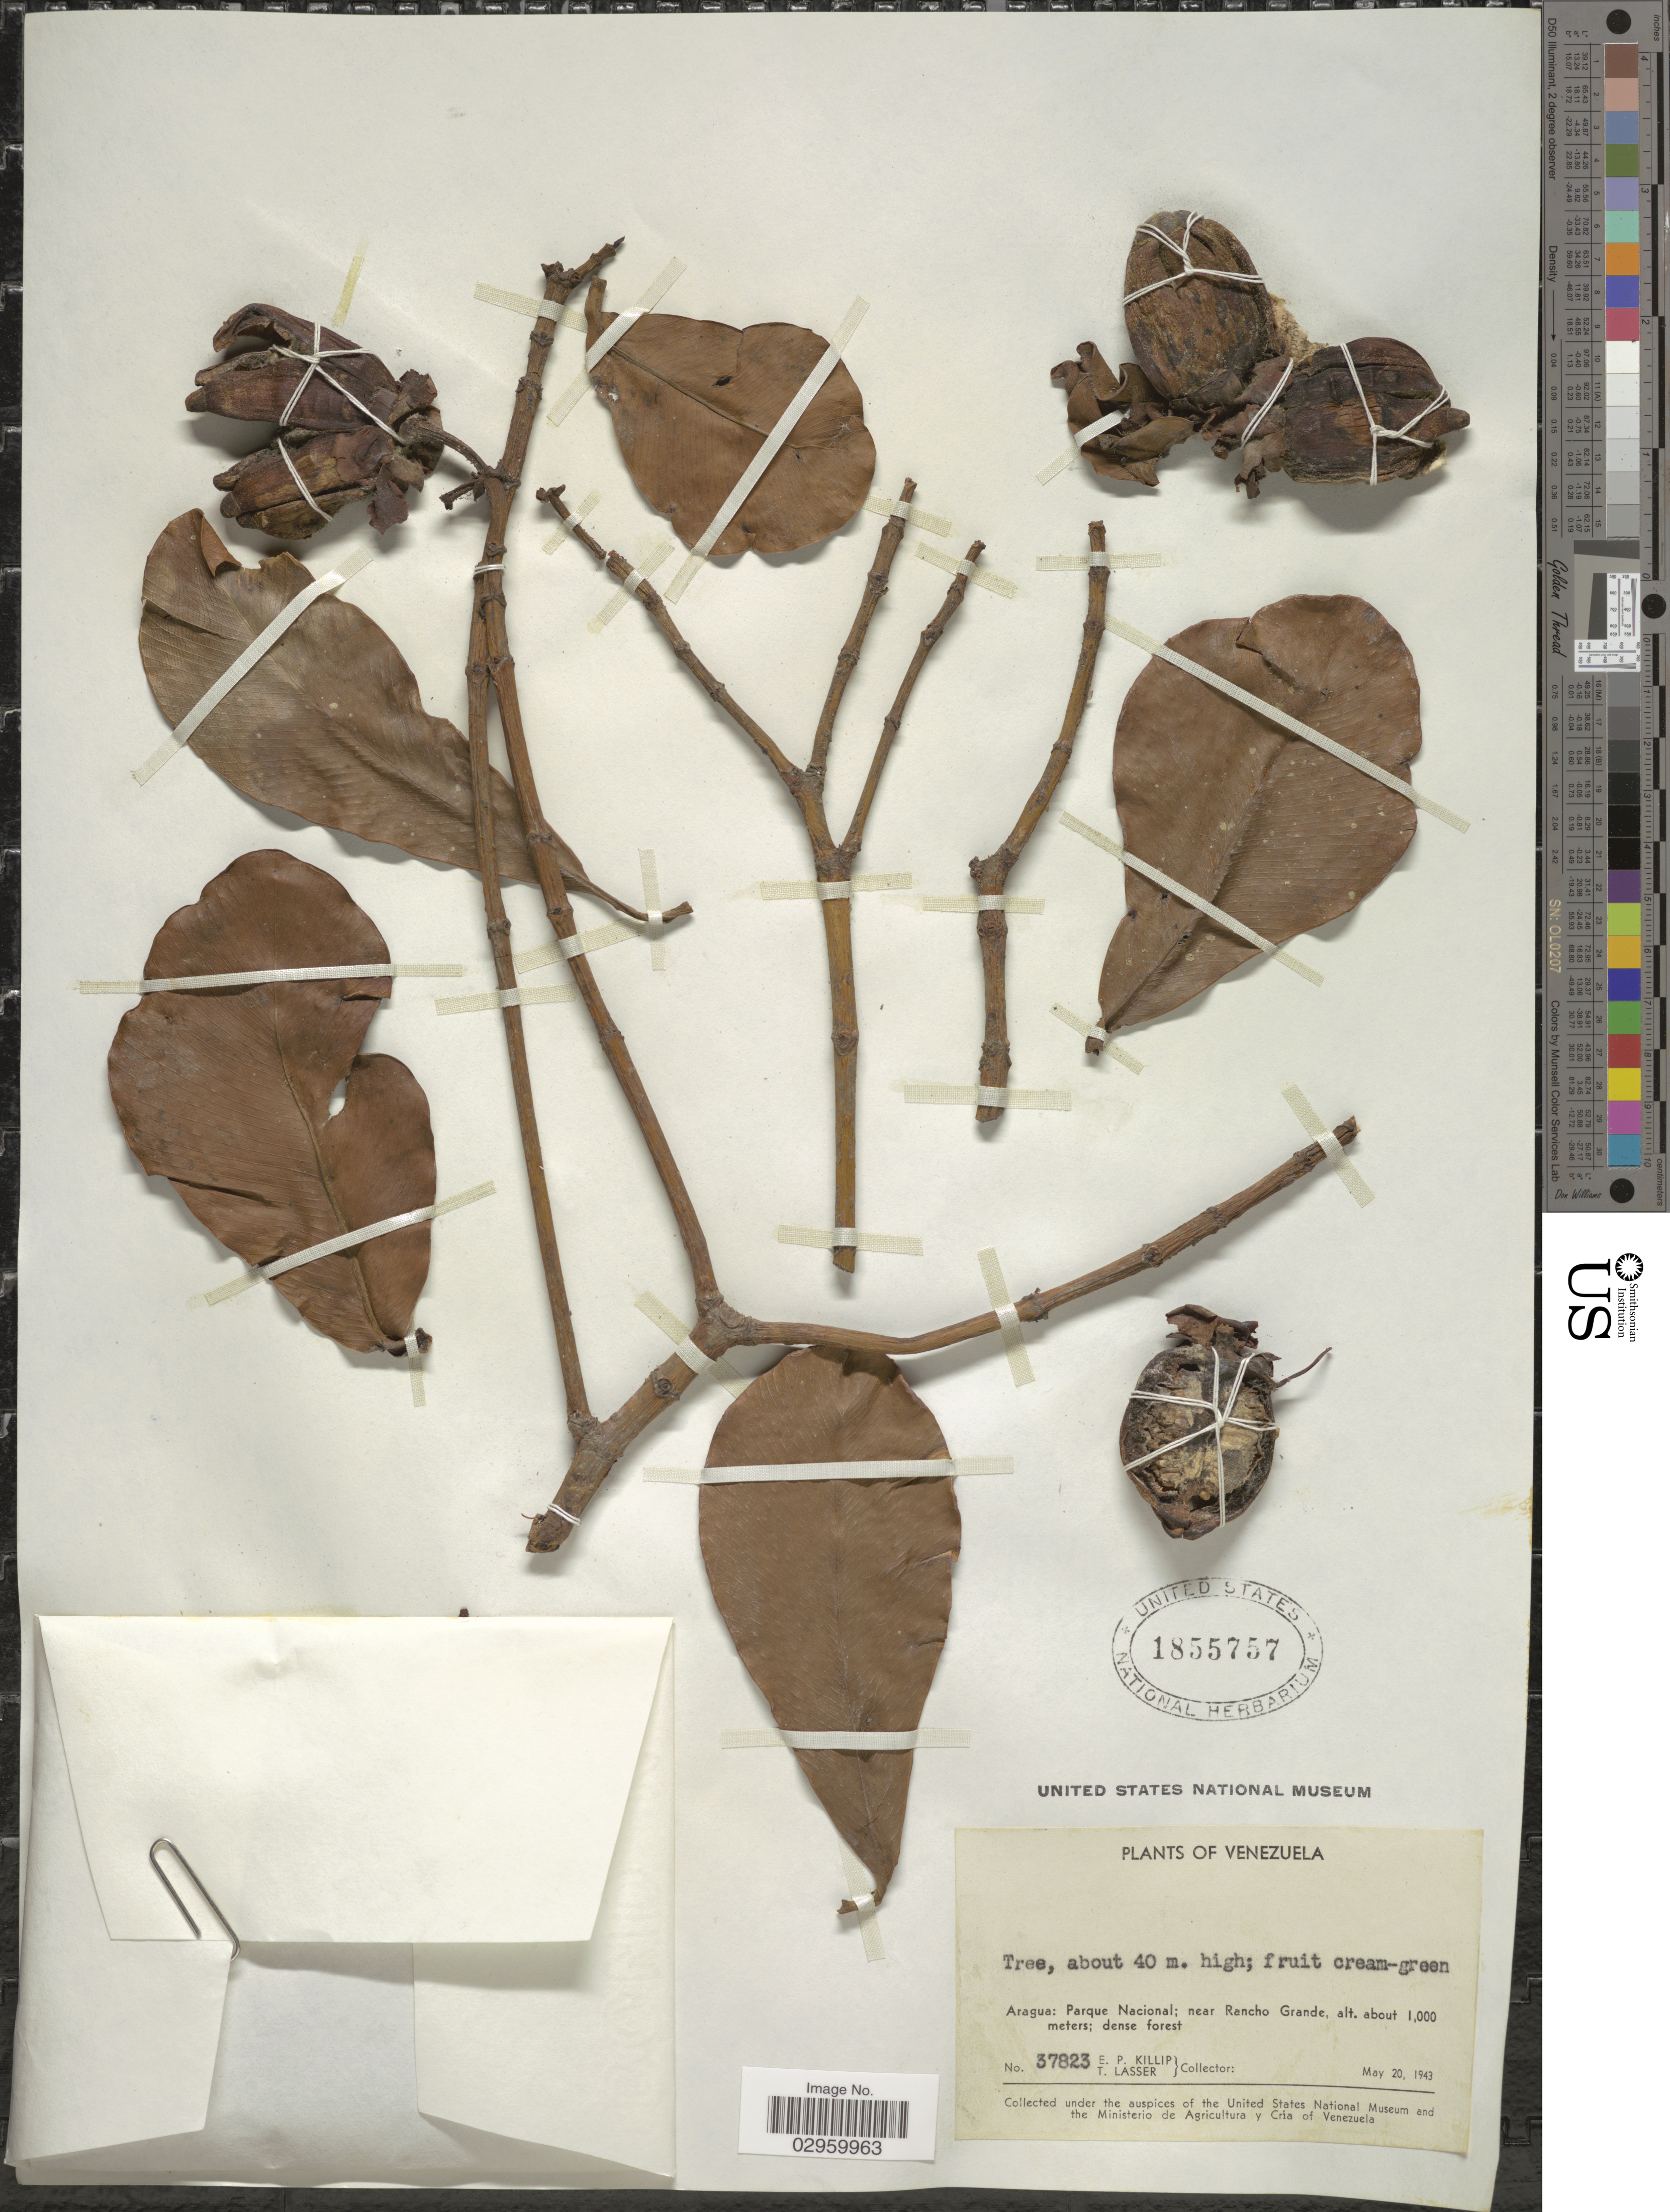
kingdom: Plantae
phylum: Tracheophyta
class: Magnoliopsida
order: Malpighiales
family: Clusiaceae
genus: Clusia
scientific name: Clusia sp.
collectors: E. P. Killip & T. Lasser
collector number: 37823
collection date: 1943-05-20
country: Venezuela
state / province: Aragua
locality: Parque Nacional; near Rancho Grande.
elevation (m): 1000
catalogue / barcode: US 1855757